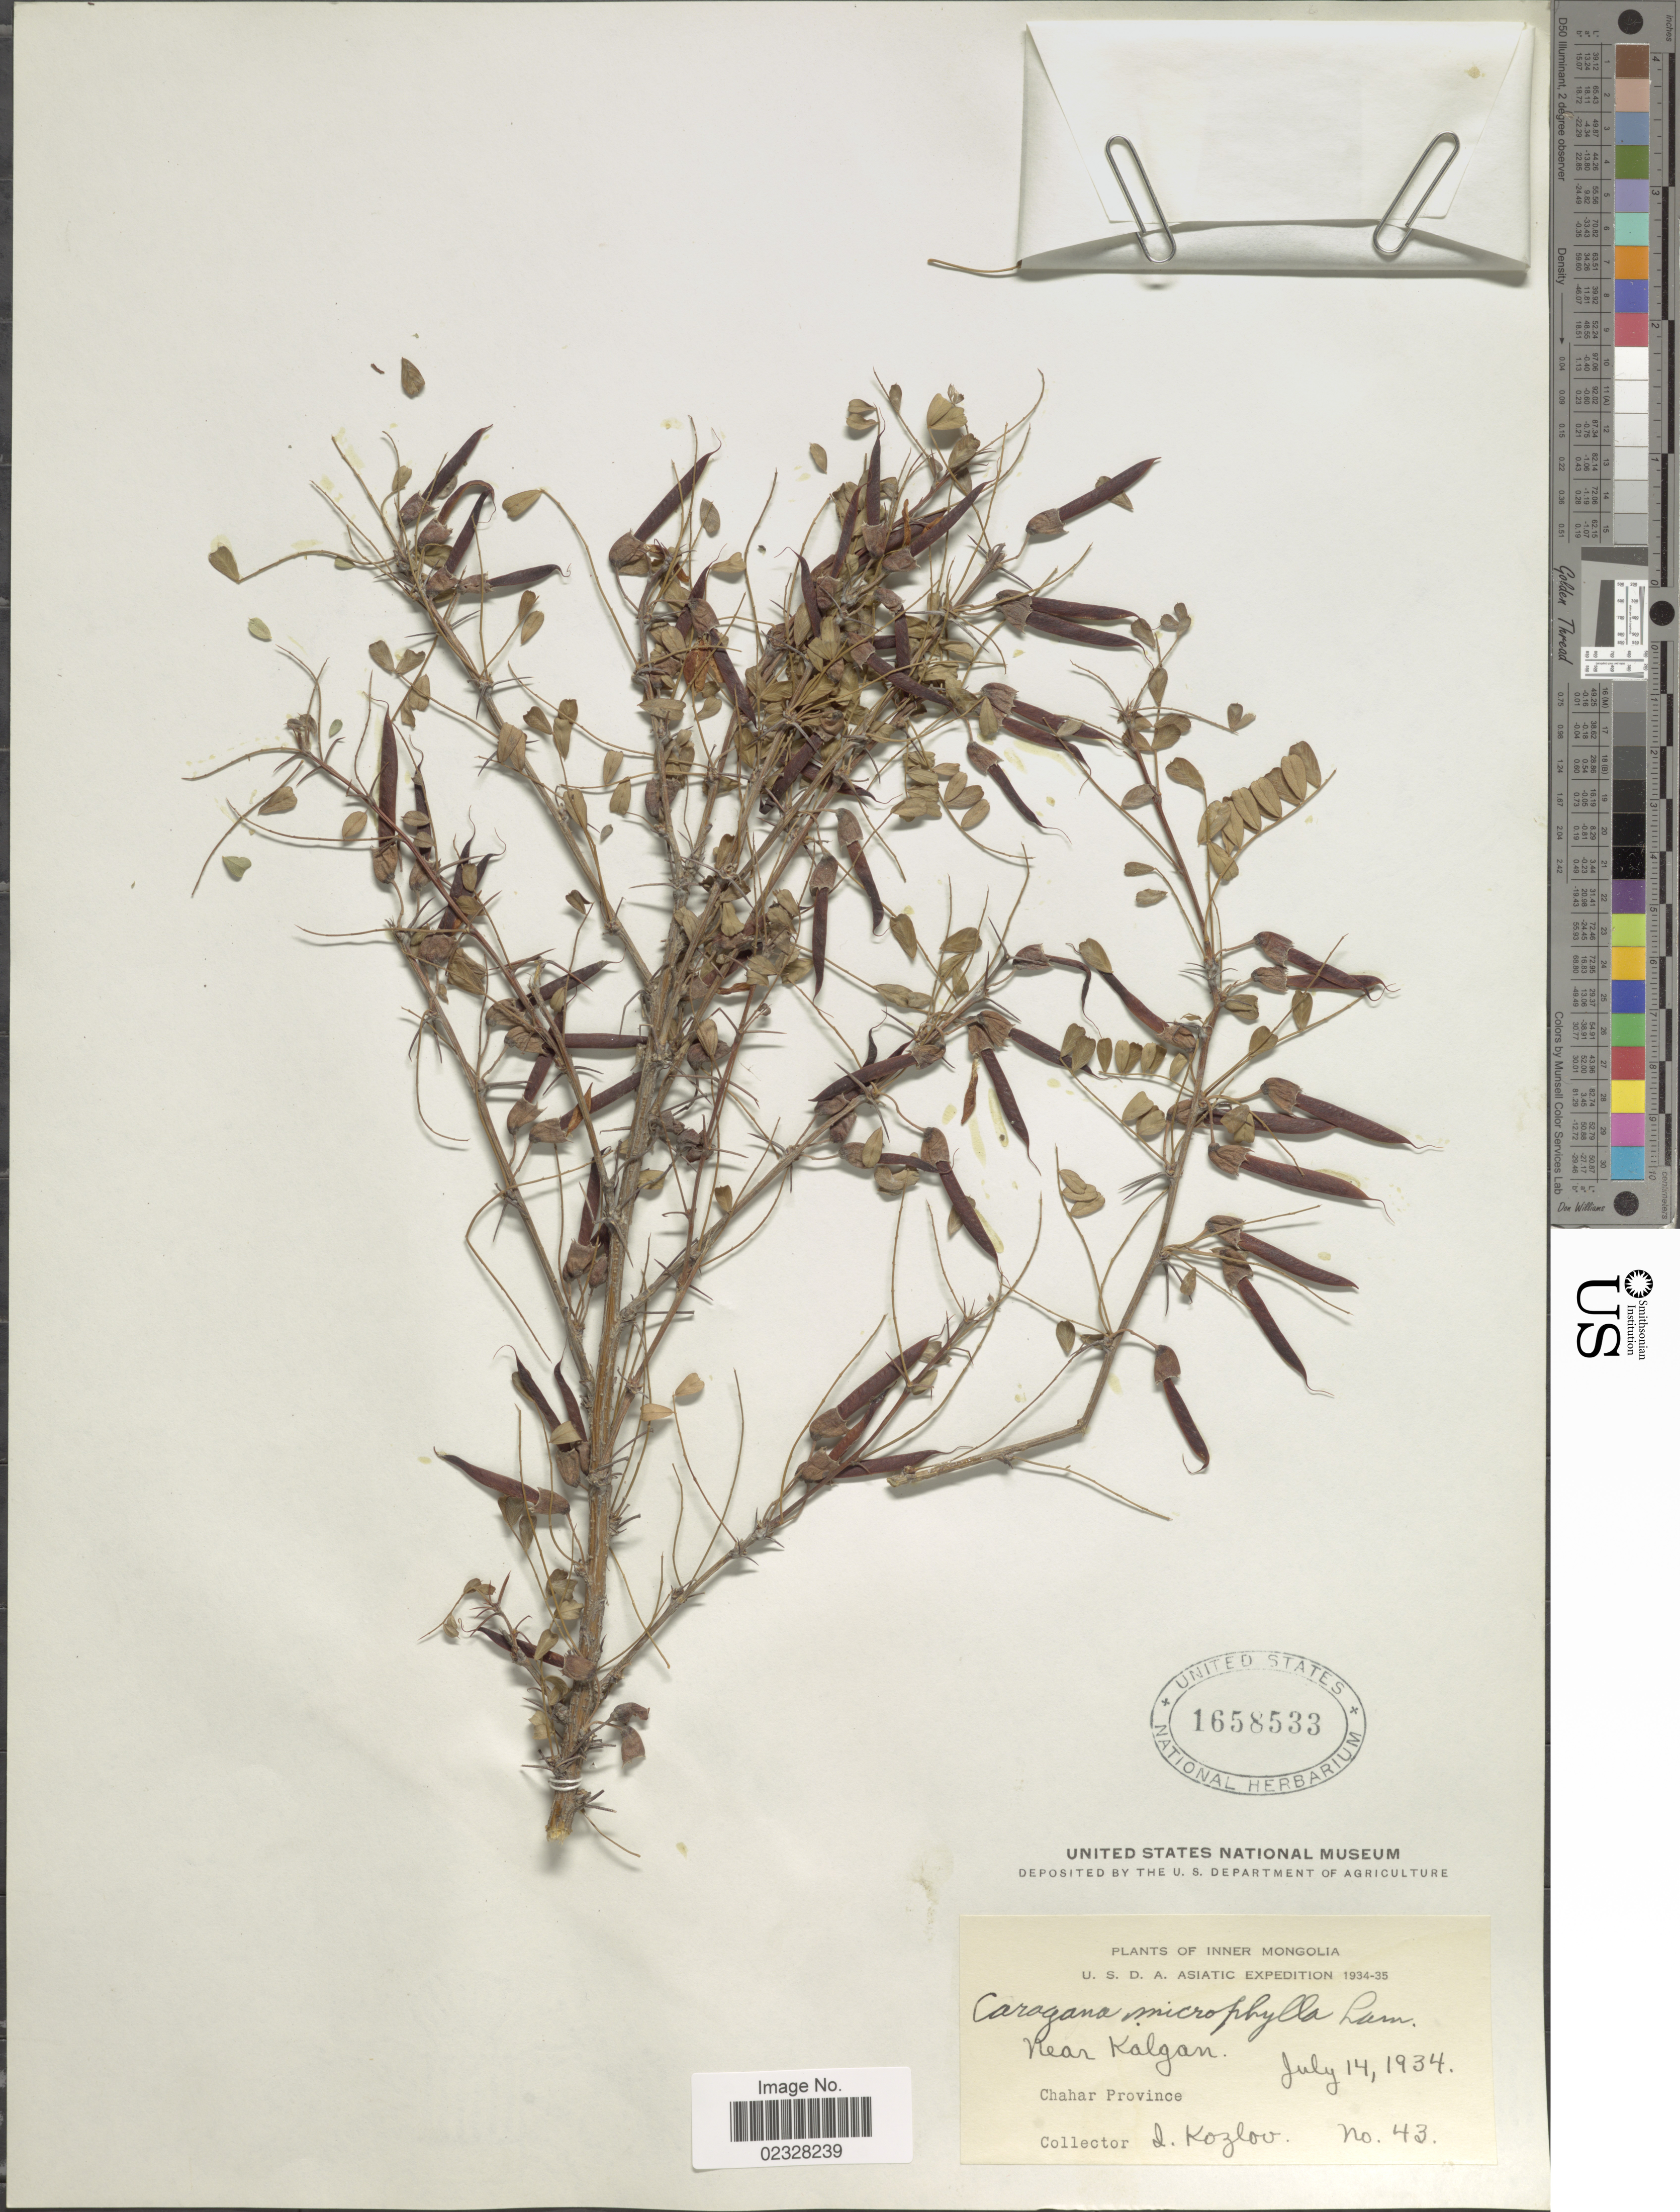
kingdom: Plantae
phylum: Tracheophyta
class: Magnoliopsida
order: Fabales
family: Fabaceae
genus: Caragana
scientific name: Caragana microphylla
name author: Lam.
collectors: I. Kozlov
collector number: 43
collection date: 1934-07-14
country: China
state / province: Nei Monggol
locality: Inner Mongolia. Near Kalgan. Chahar Province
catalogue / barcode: US 1658533